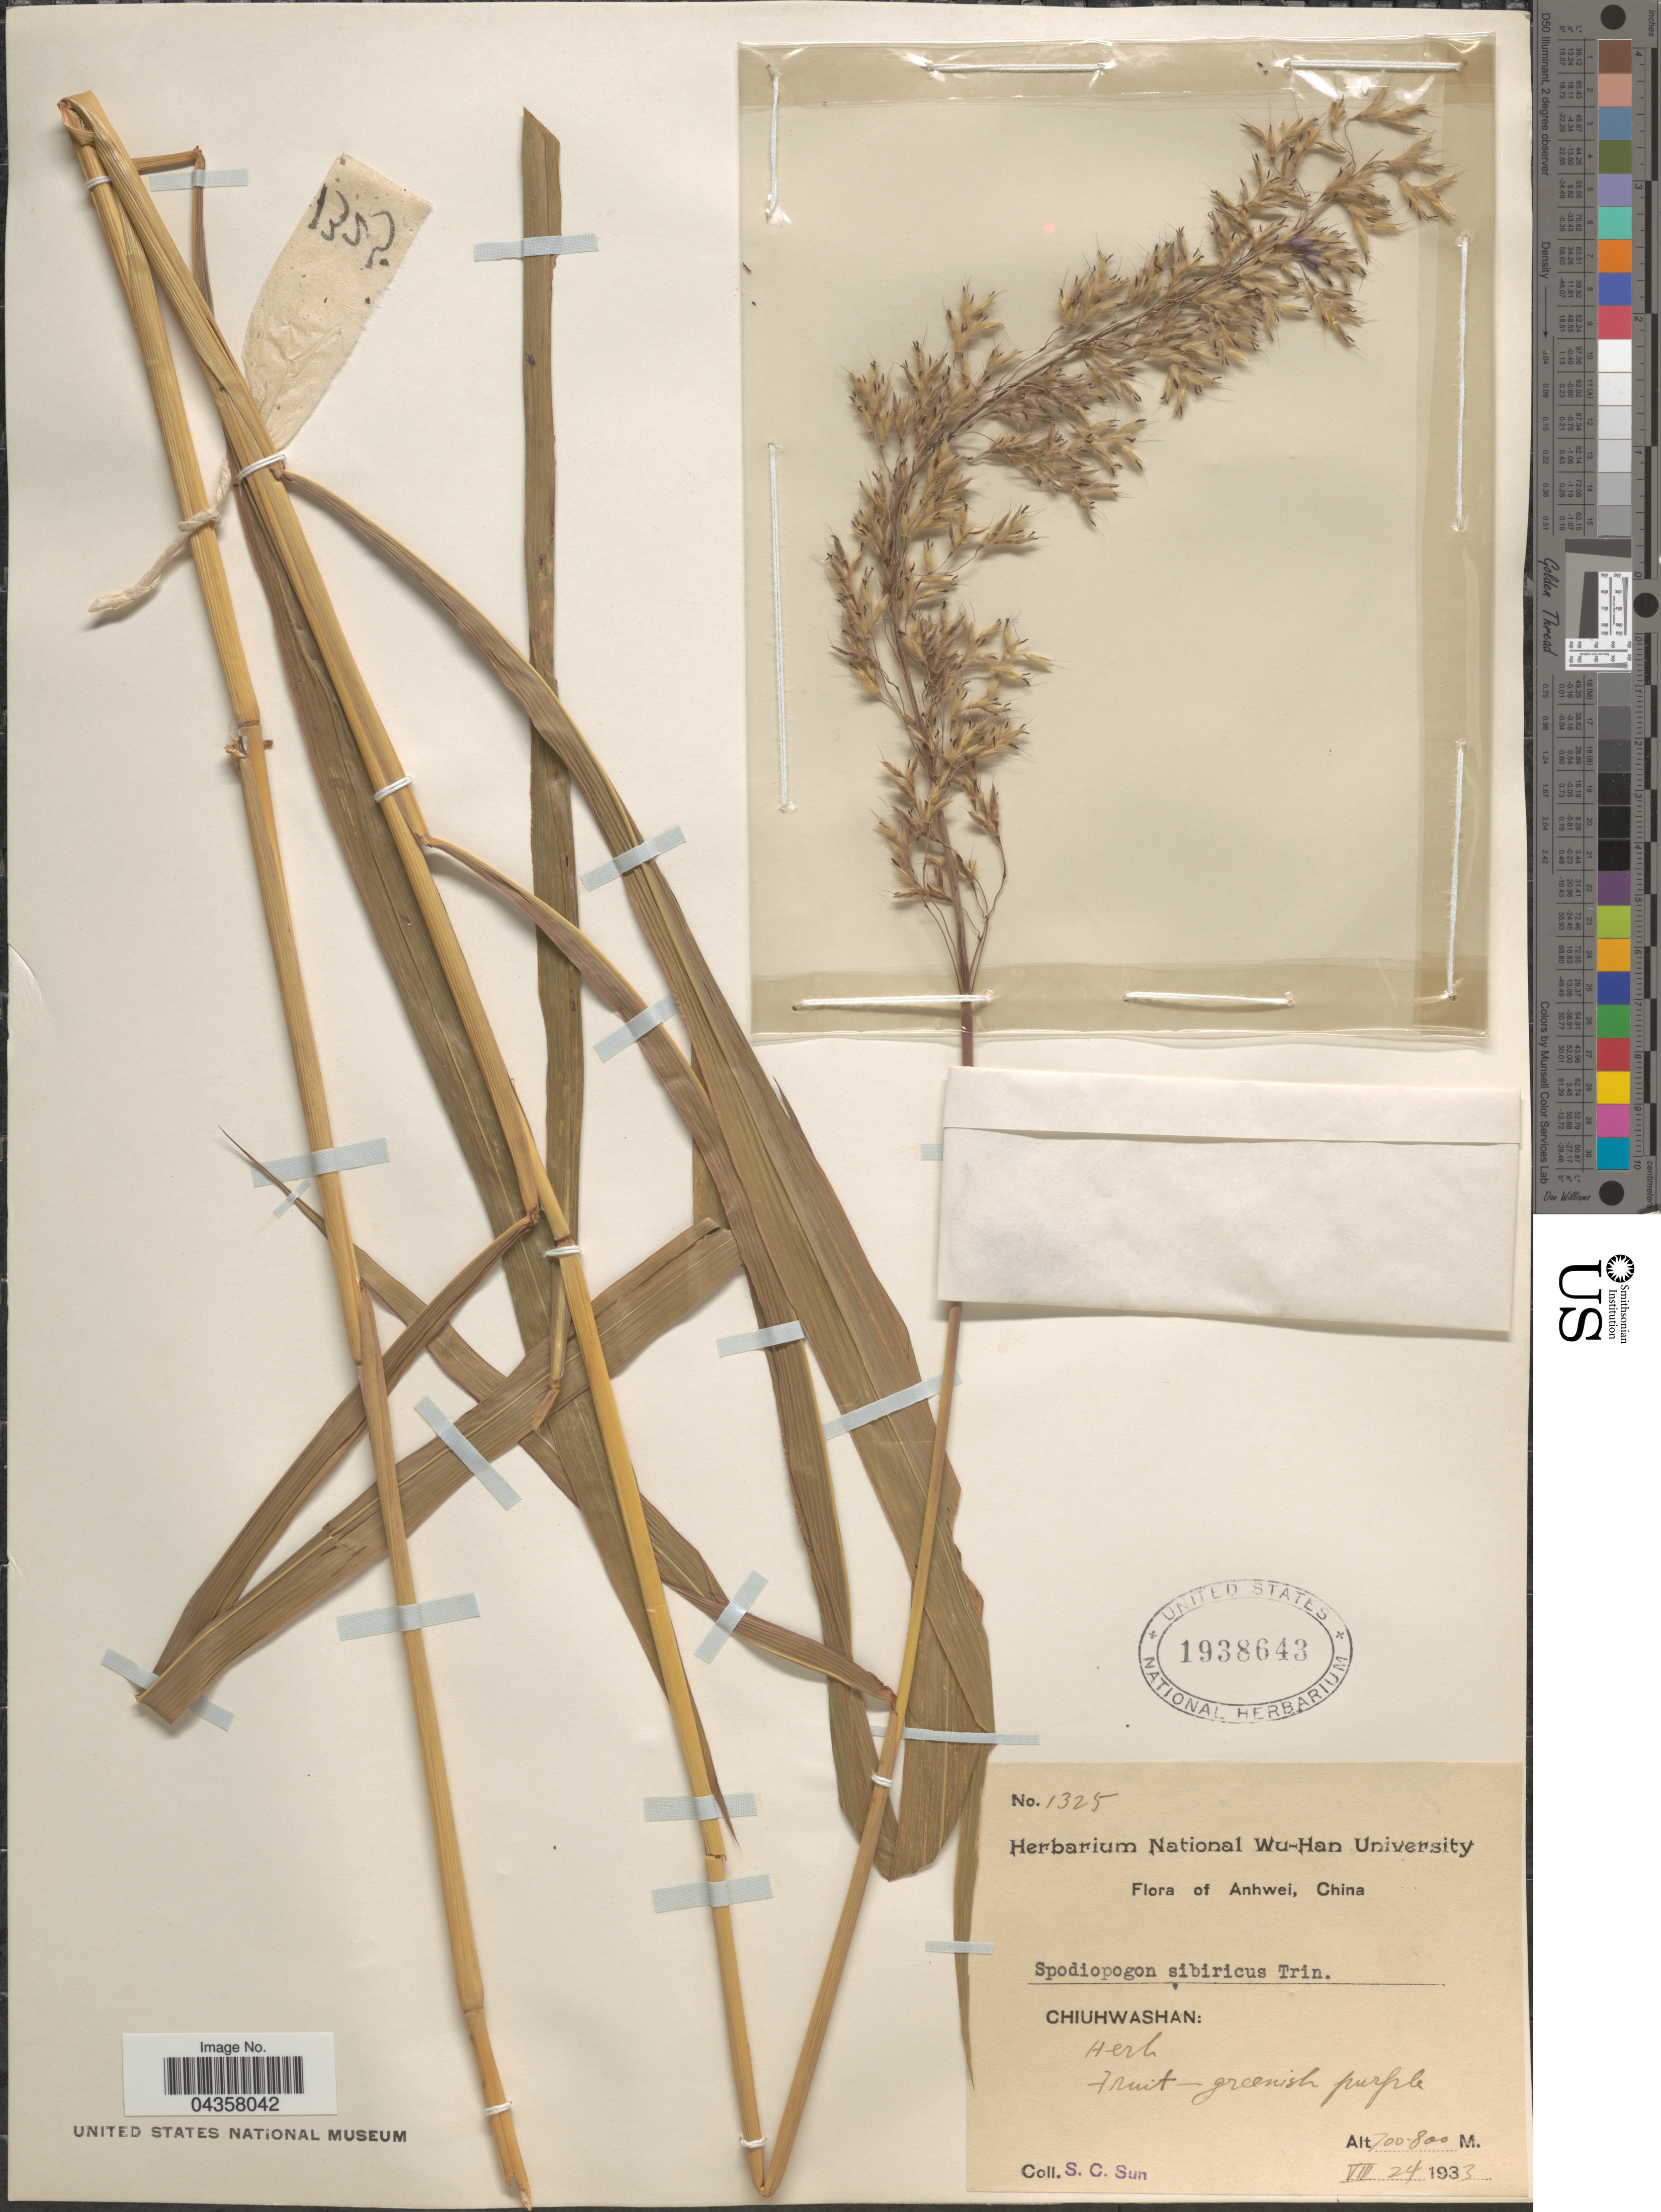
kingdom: Plantae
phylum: Tracheophyta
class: Liliopsida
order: Poales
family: Poaceae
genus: Spodiopogon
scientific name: Spodiopogon sibiricus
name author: Trin.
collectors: S. C. Sun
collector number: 1325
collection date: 1933-07-24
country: China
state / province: Anhui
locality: Anhwei. Chiuhwashan.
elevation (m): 700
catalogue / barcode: US 1938643